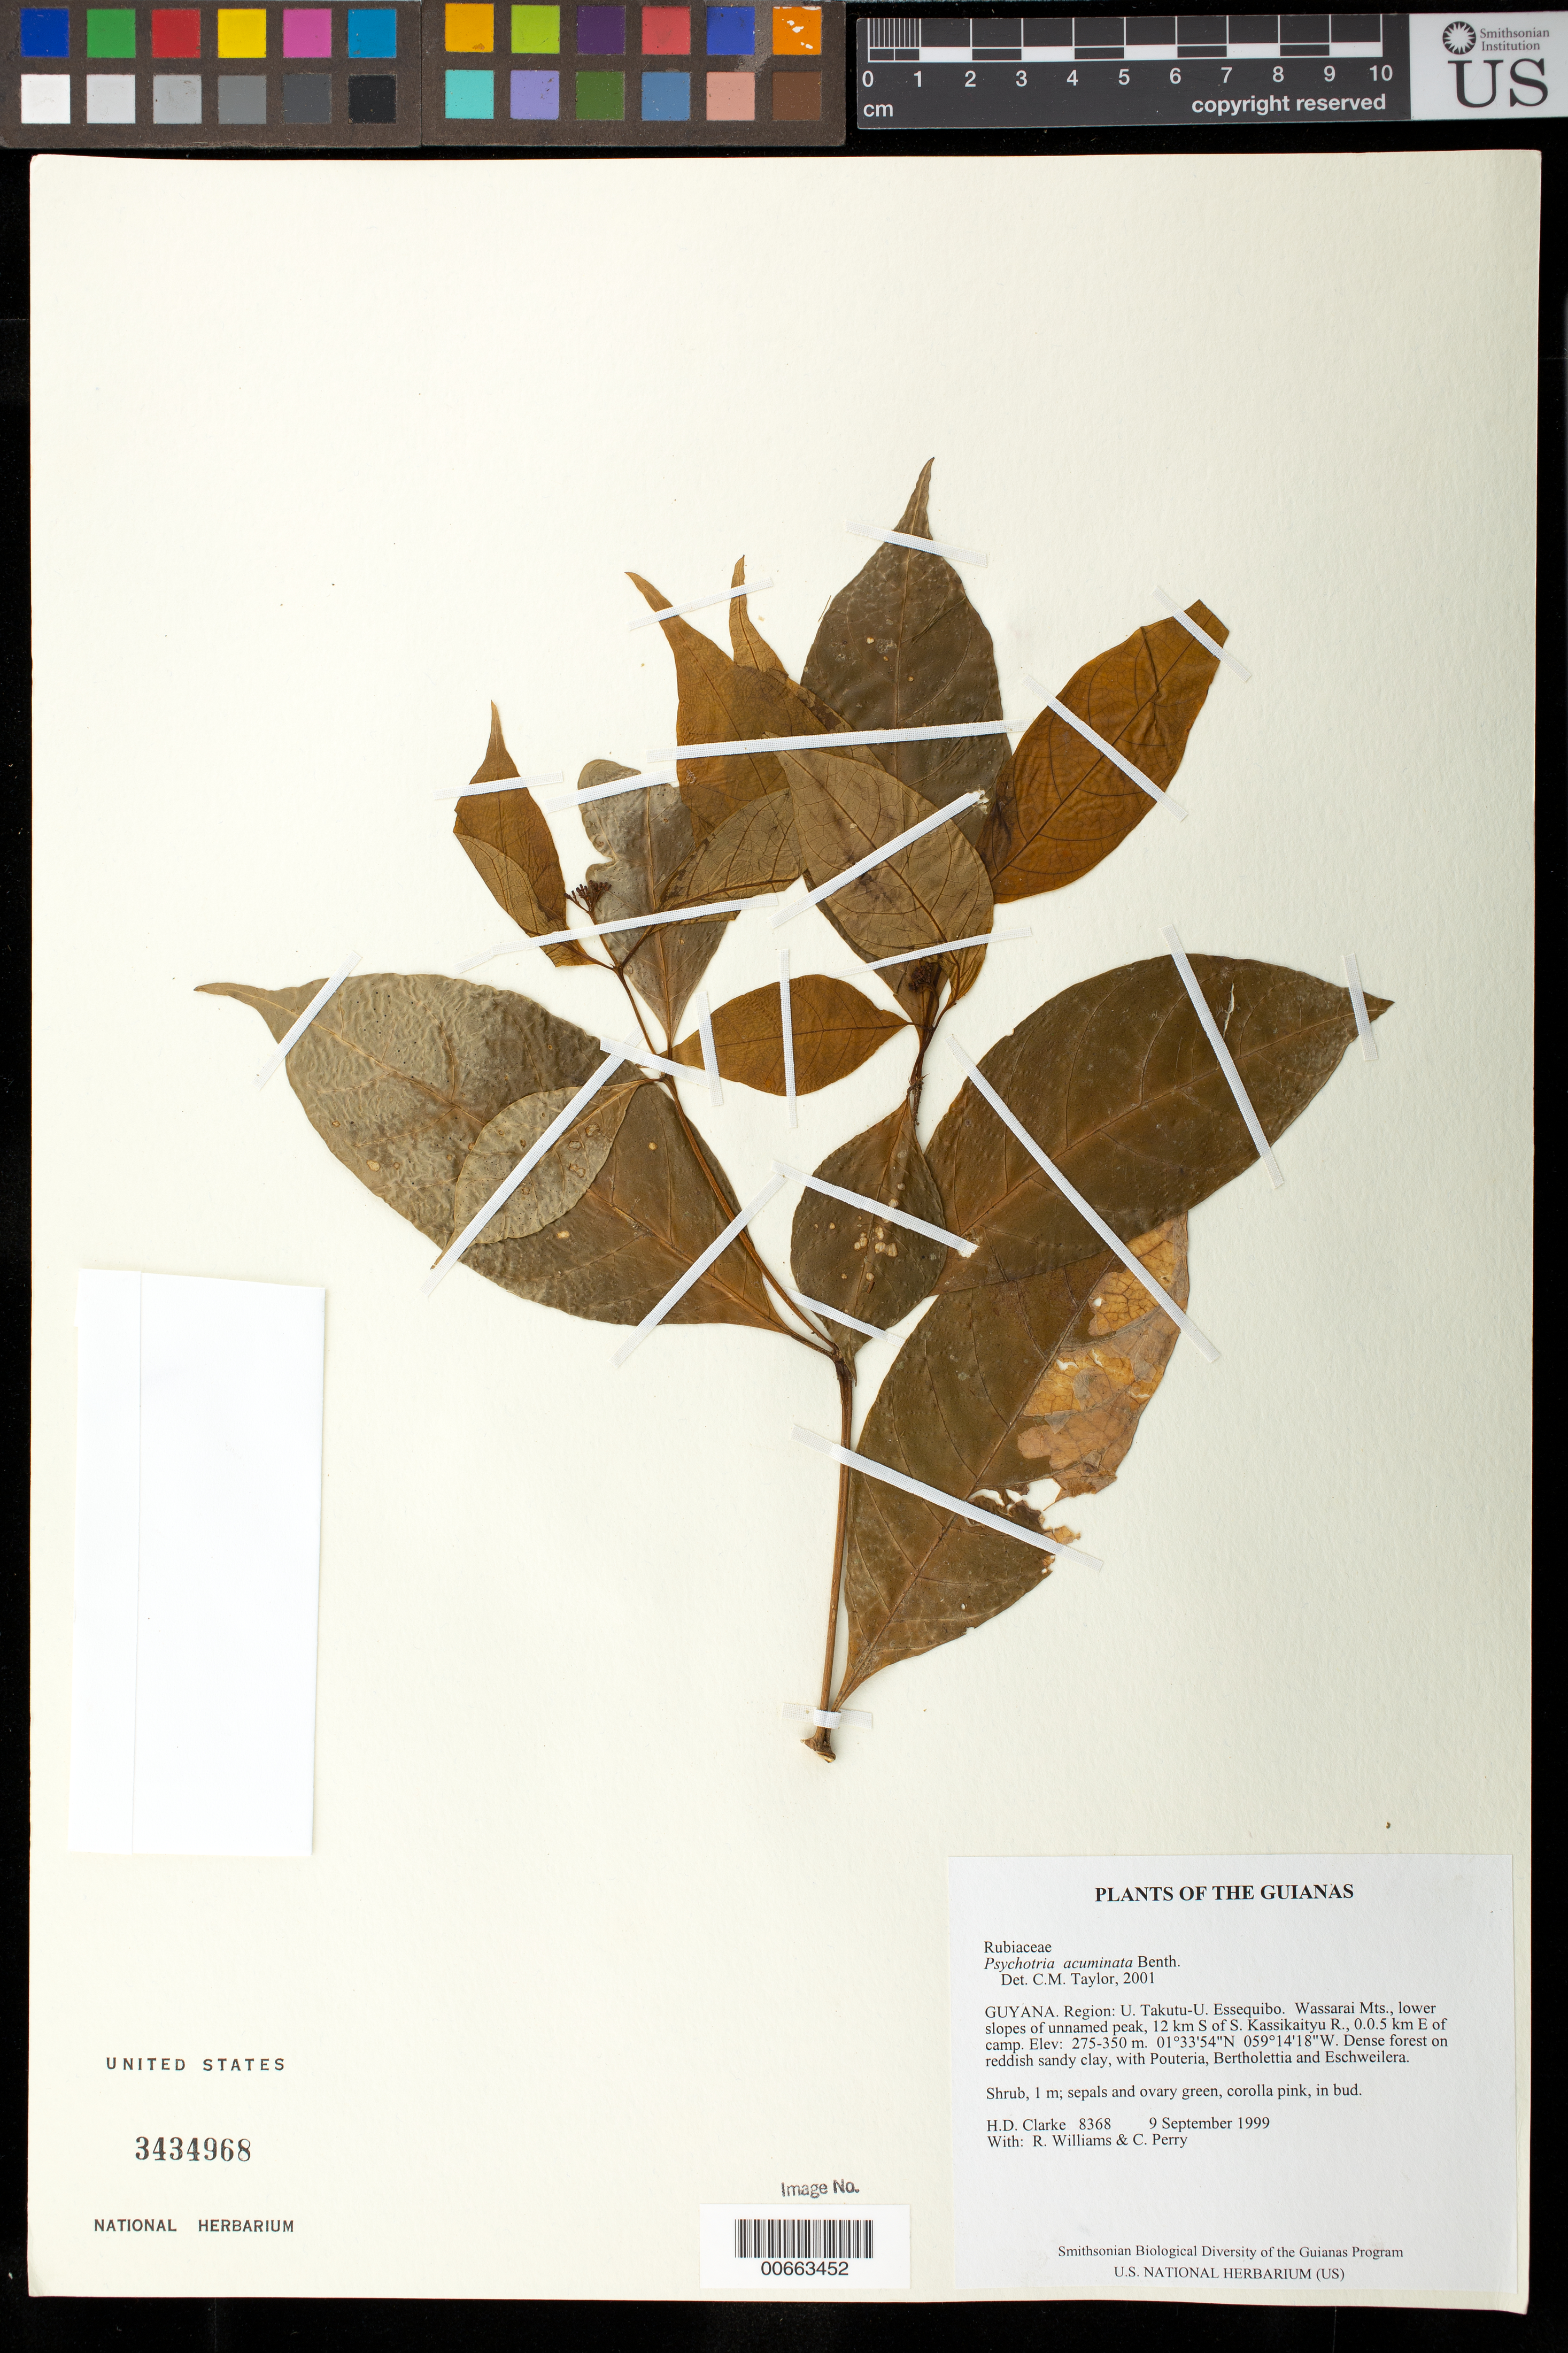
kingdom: Plantae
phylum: Tracheophyta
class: Magnoliopsida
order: Gentianales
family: Rubiaceae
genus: Palicourea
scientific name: Palicourea acuminata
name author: (Benth.) Borhidi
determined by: Kirkbride, J. H., Jr.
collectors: H. D. Clarke, R. Williams & C. Perry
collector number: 8368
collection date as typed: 9 September 1999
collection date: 1999-09-09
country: Guyana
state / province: U. Takutu-U. Essequibo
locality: Wassarai Mts., lower slopes of unnamed peak, 12 km S of S. Kassikaityu R., 0.0.5 km E of camp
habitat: Dense forest on reddish sandy clay, with Pouteria, Bertholettia and Eschweilera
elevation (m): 275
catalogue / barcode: US 3434968